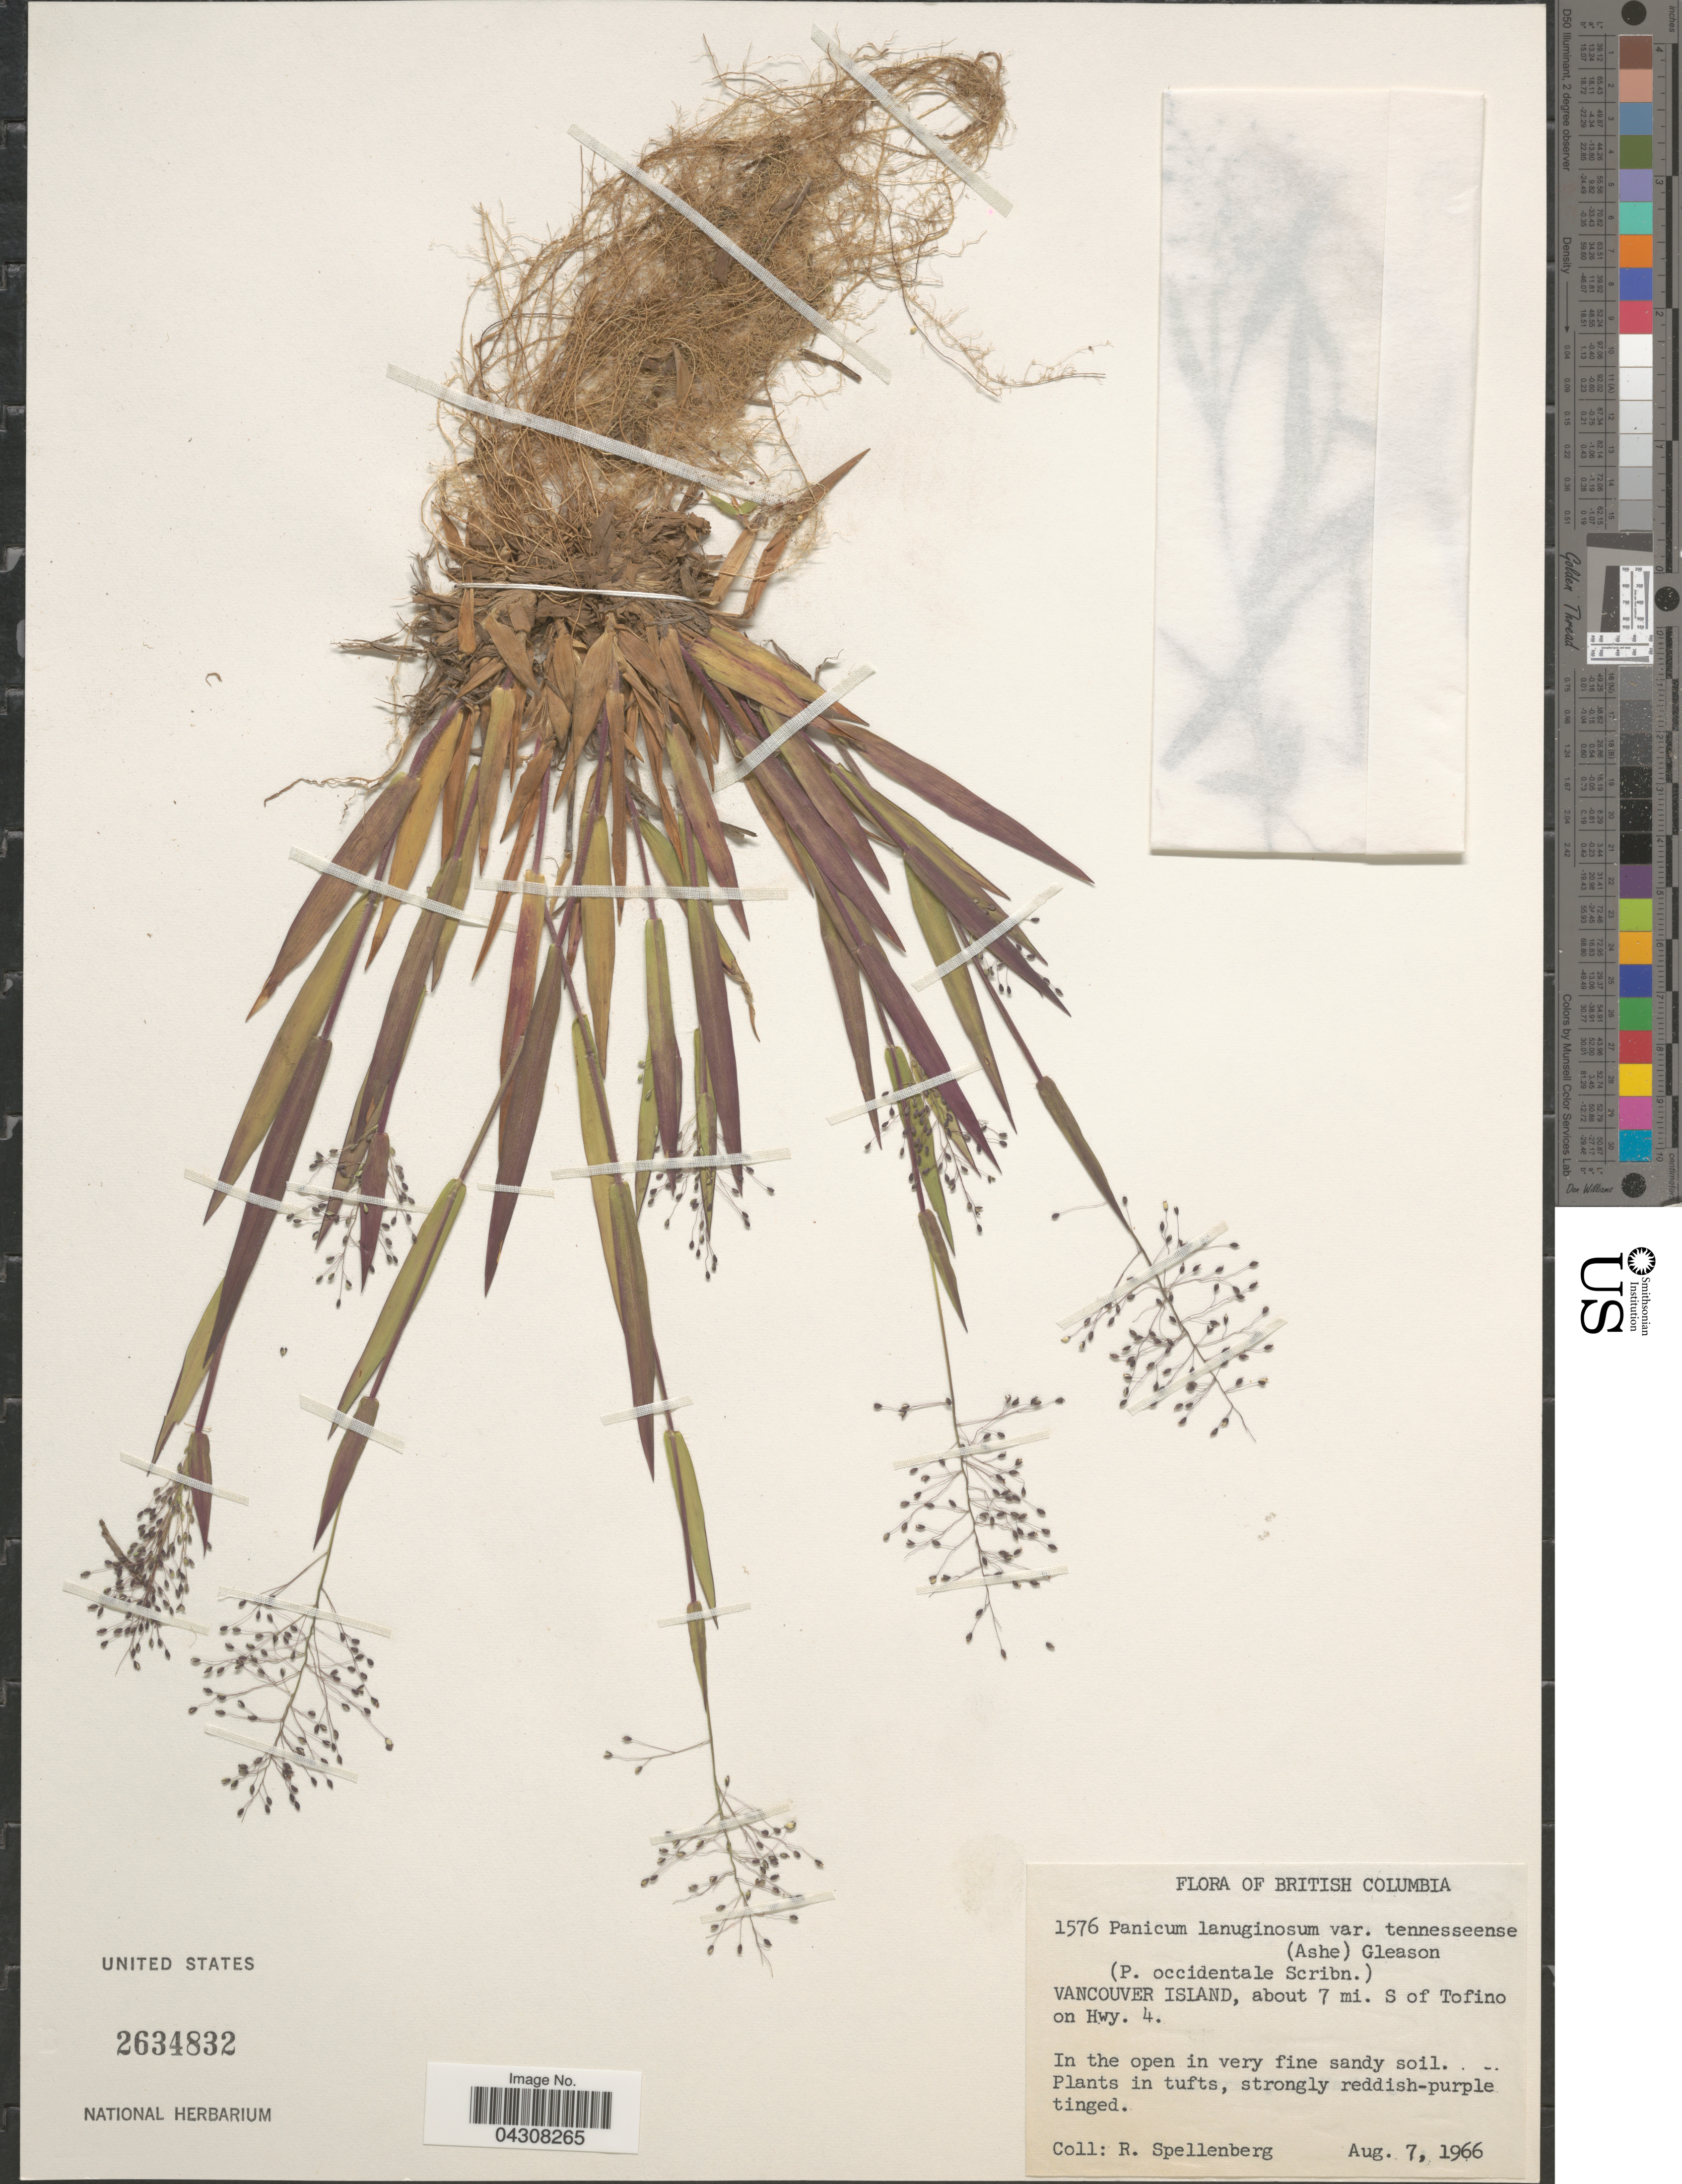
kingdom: Plantae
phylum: Tracheophyta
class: Liliopsida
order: Poales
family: Poaceae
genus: Dichanthelium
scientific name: Dichanthelium acuminatum var. acuminatum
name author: (Sw.) Gould & C.A. Clark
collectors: R. Spellenberg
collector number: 1576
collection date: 1966-08-07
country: Canada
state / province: British Columbia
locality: Vancouver Island, about 7 mi. S of Tofino on Hwy. 4. In the open in very fine sandy soil.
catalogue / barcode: US 2634832